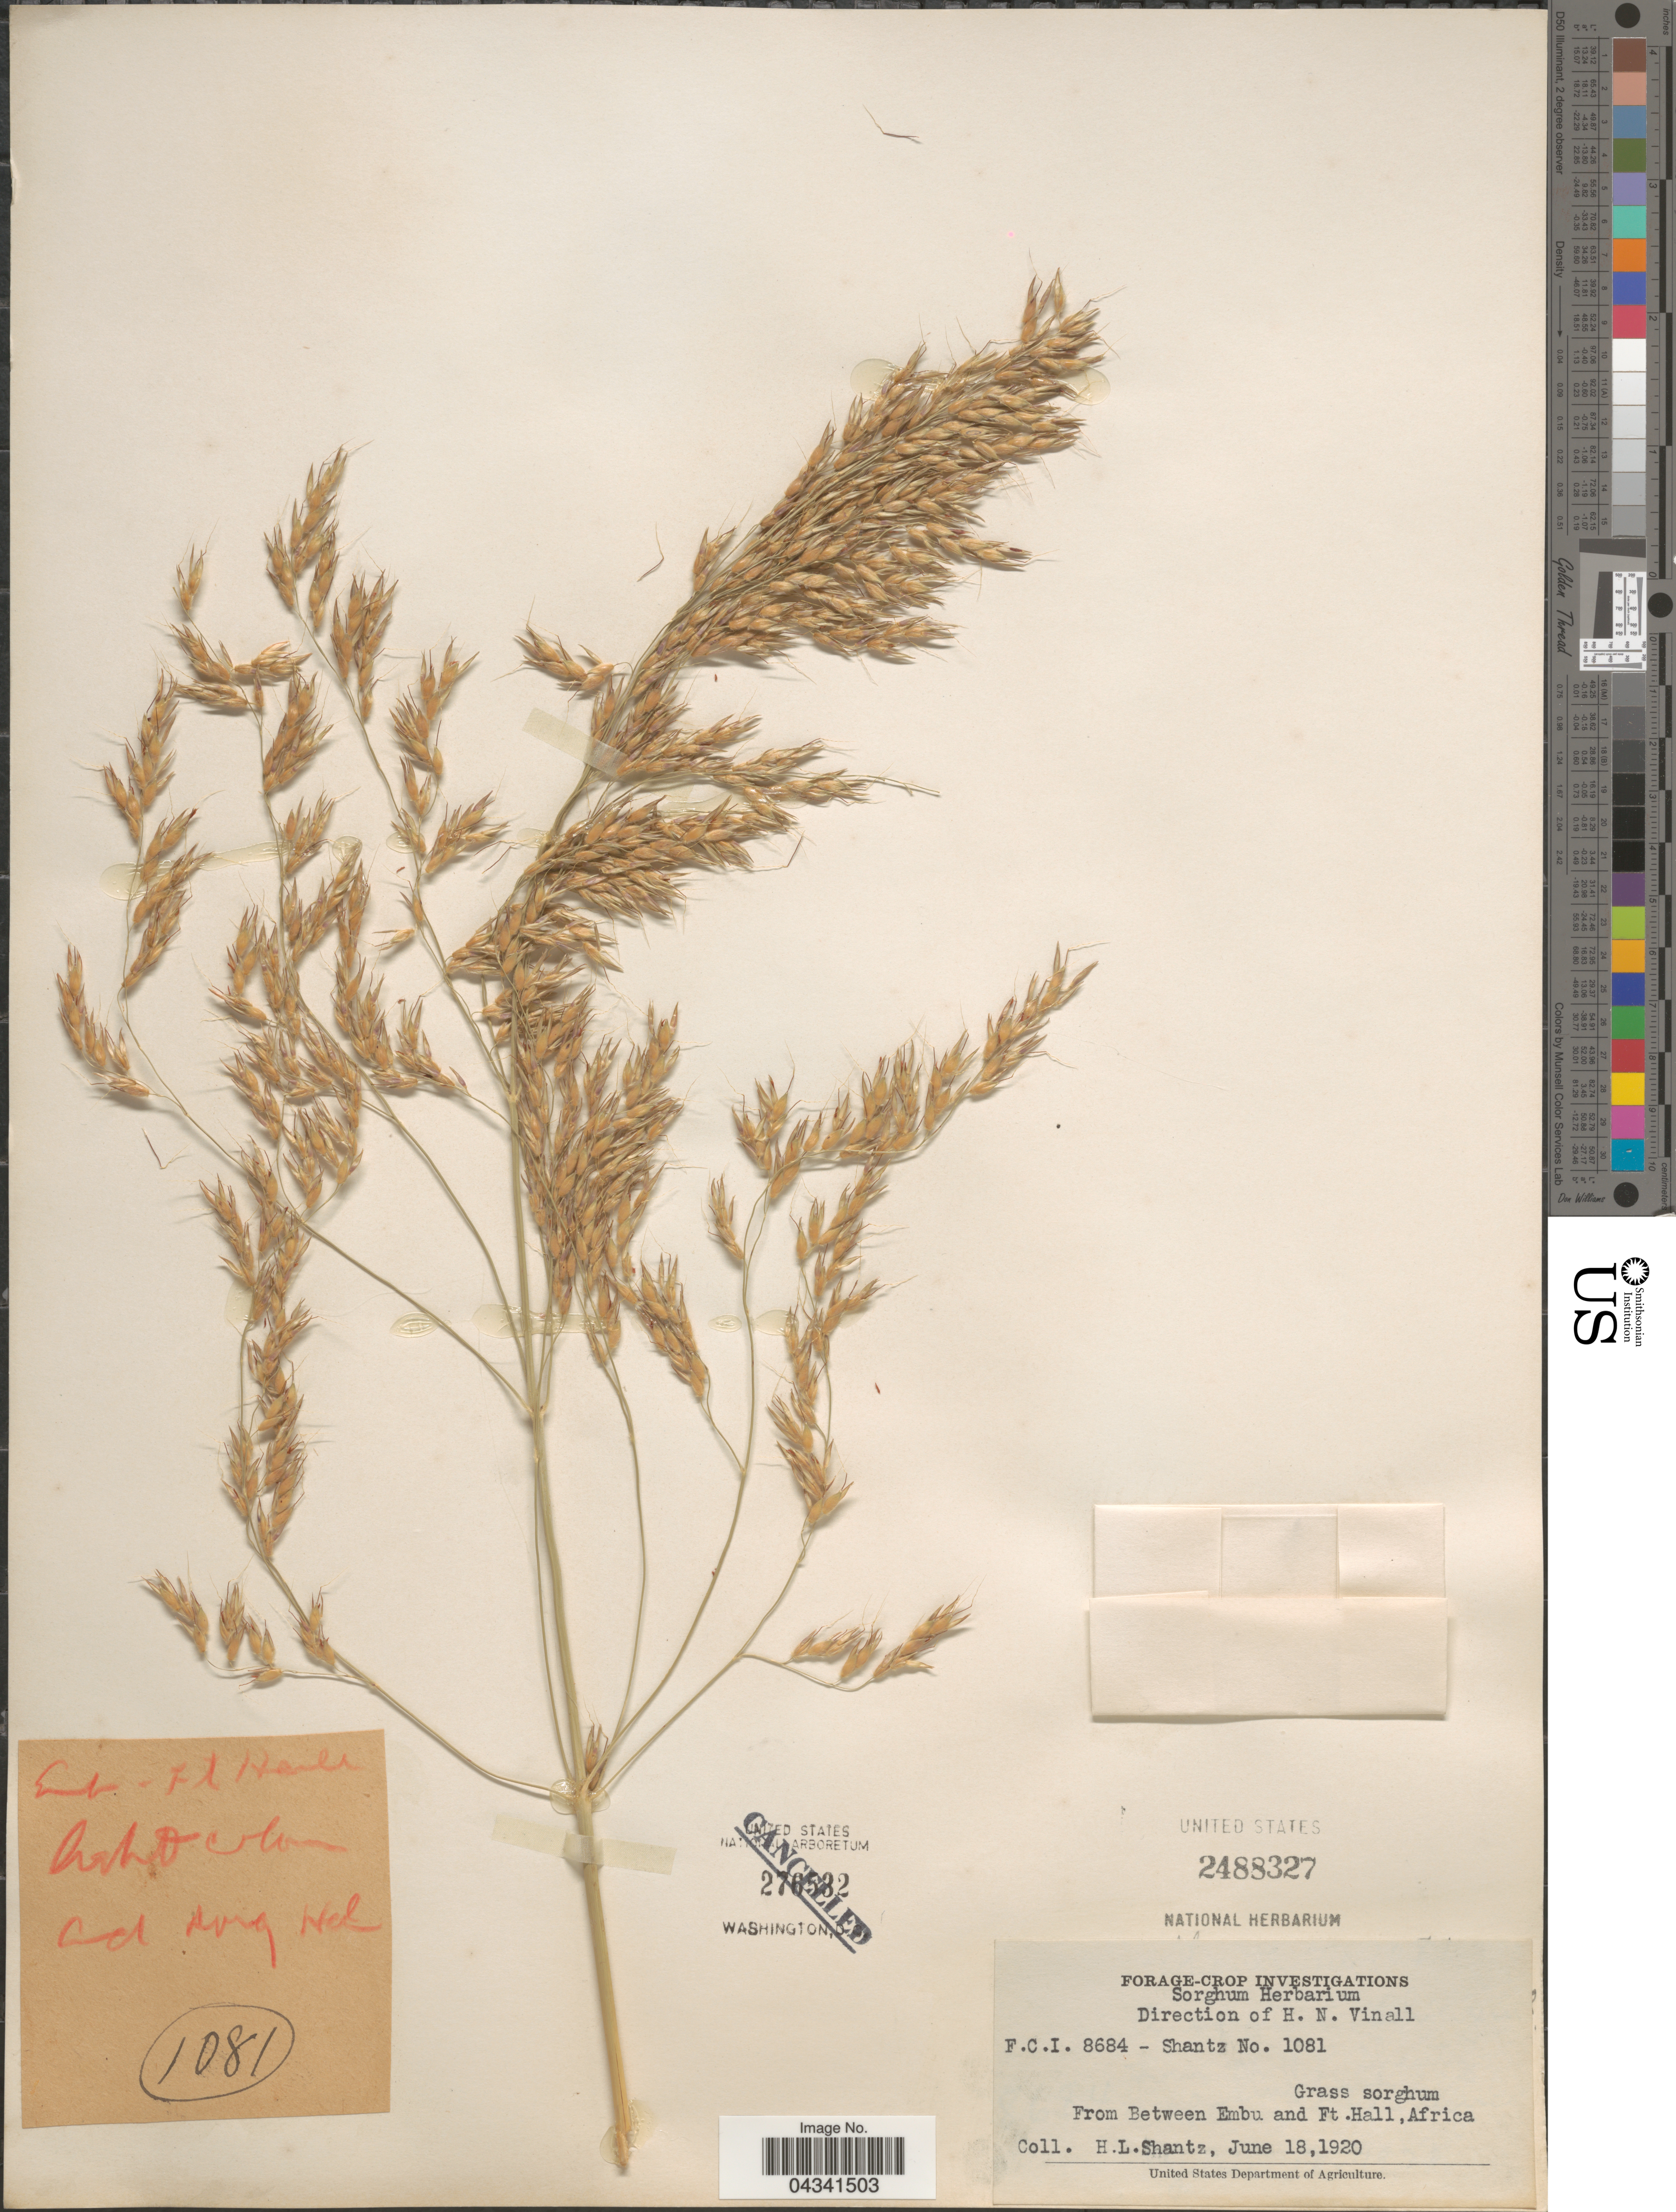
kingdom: Plantae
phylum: Tracheophyta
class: Liliopsida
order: Poales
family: Poaceae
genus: Sorghum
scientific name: Sorghum sp.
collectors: H. Shantz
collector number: F.C.I.8684/1081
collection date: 1920-06-18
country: Kenya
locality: From Between Embu and Ft. Hall, Africa.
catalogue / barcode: US 2488327